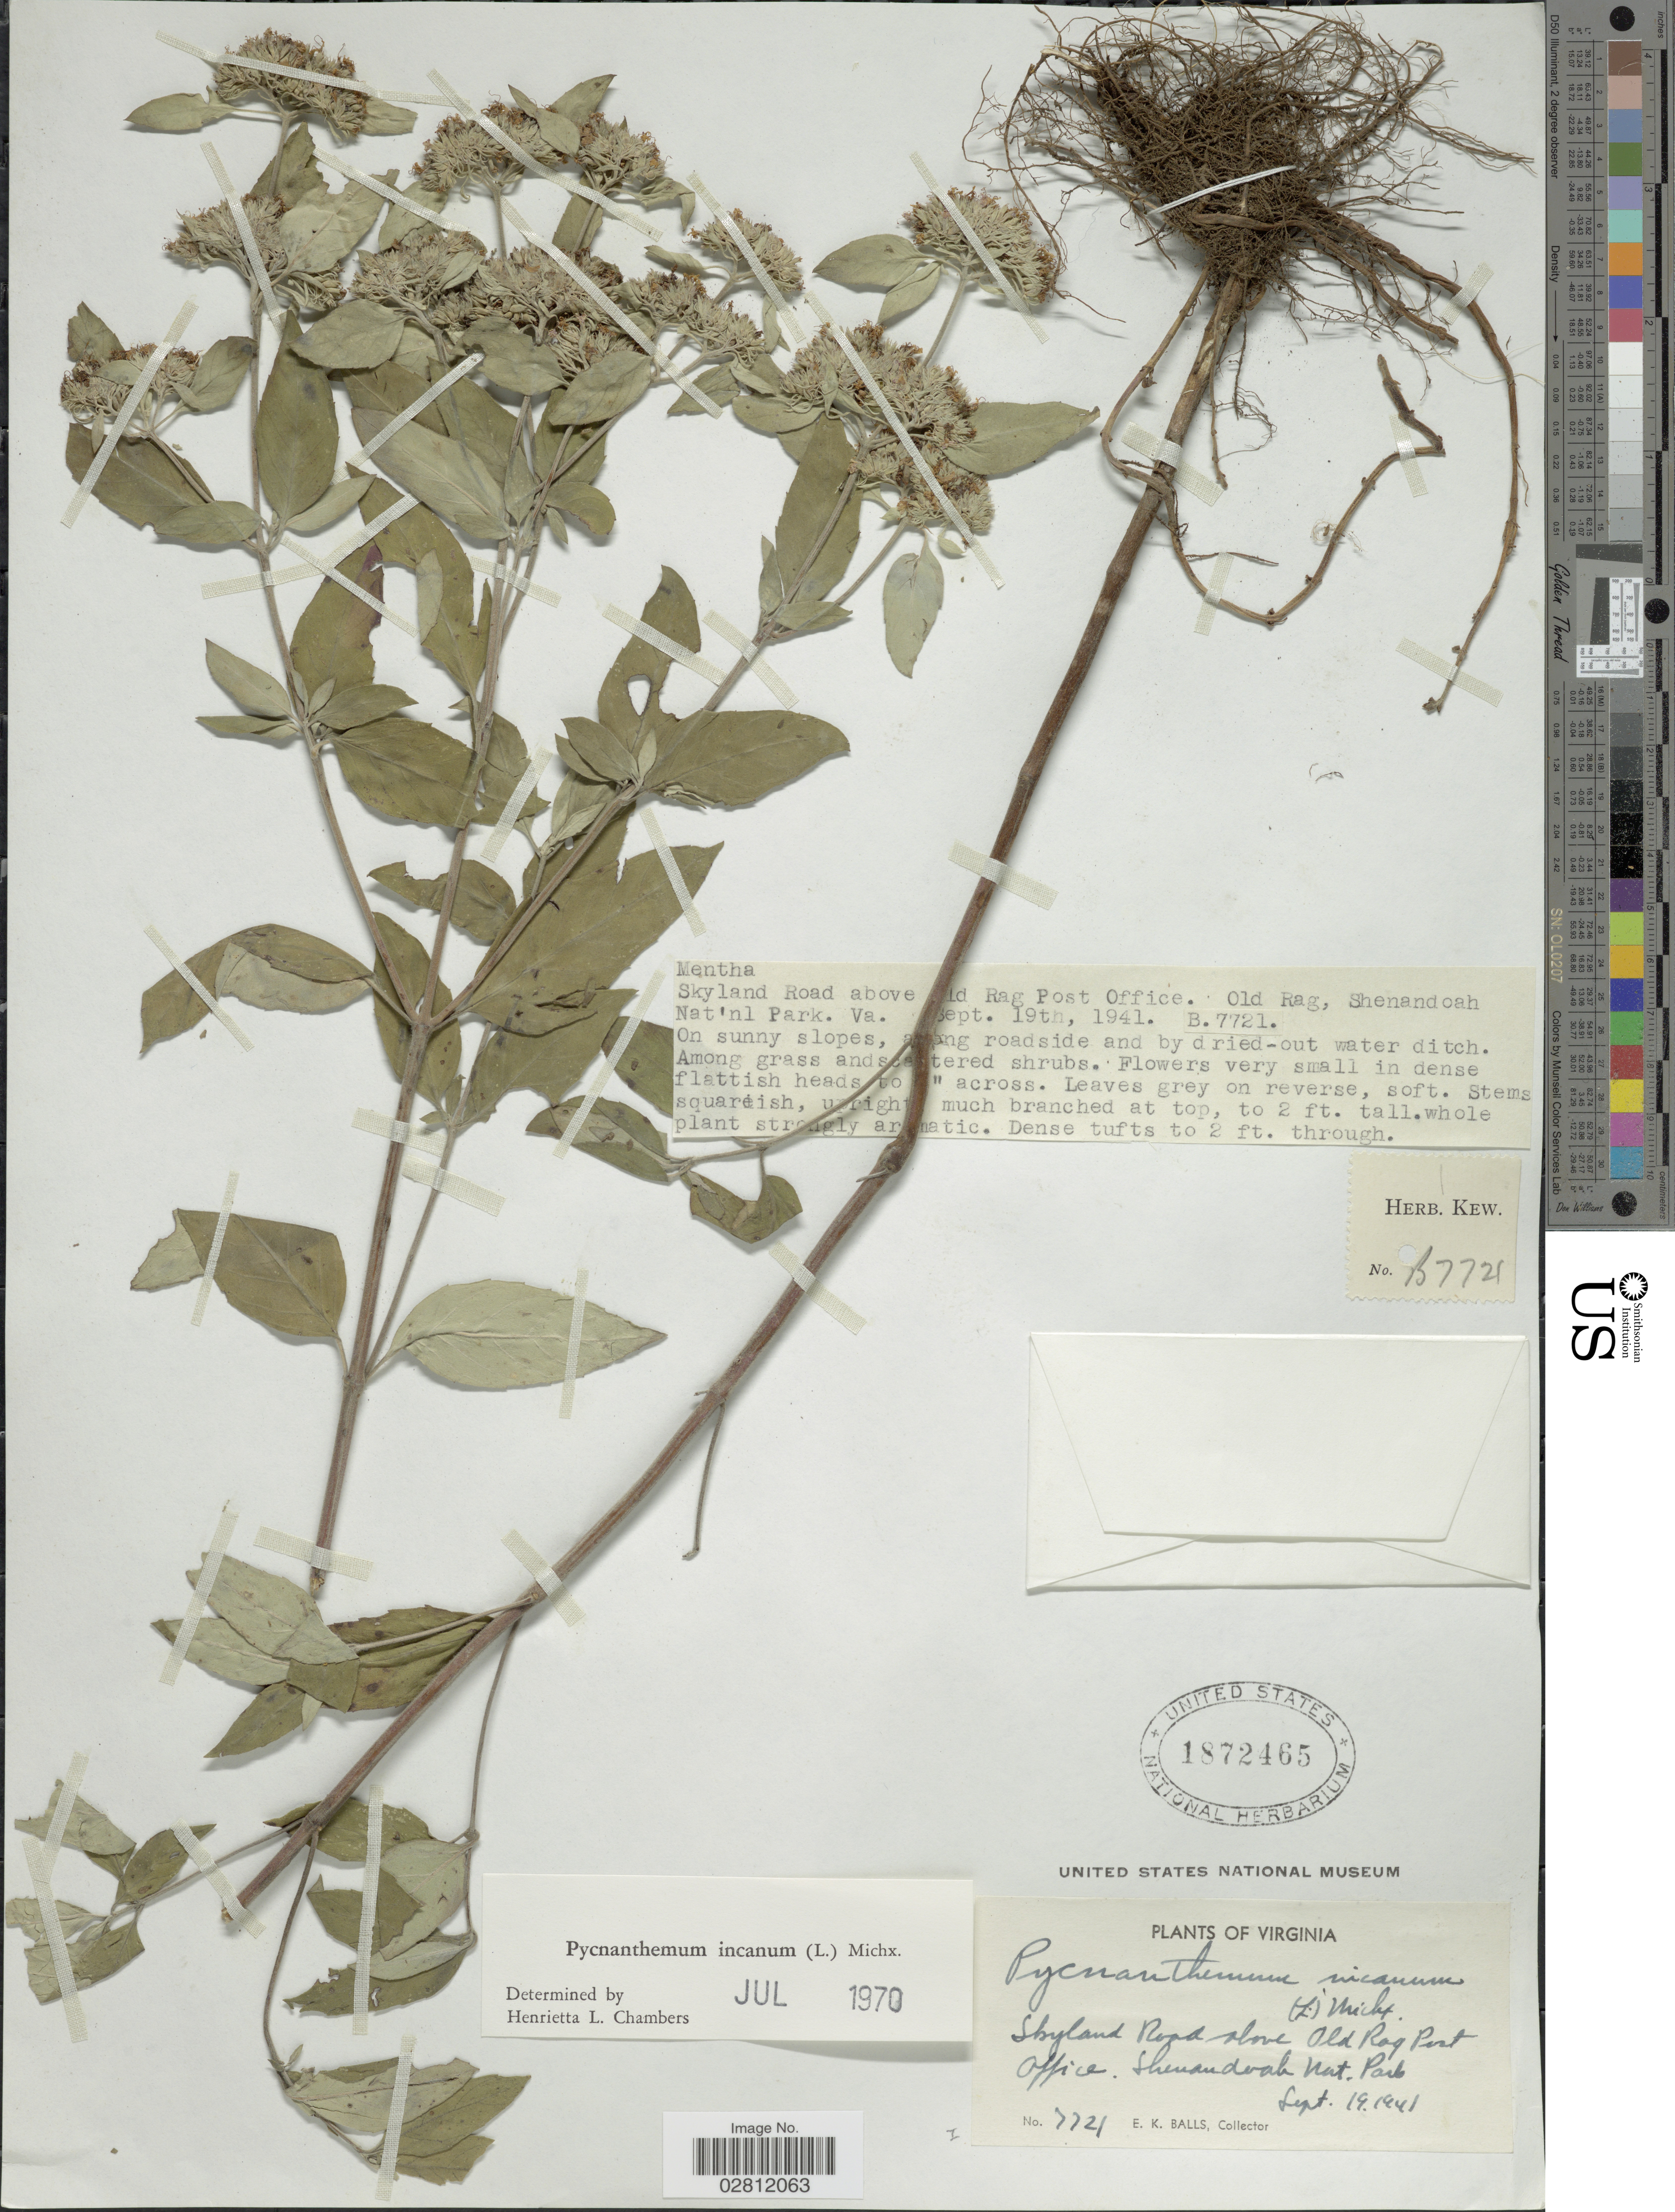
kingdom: Plantae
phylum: Tracheophyta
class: Magnoliopsida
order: Lamiales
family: Lamiaceae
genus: Pycnanthemum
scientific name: Pycnanthemum incanum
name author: (L.) Michx.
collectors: E. K. Balls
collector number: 7721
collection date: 1941-09-19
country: United States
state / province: Virginia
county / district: Madison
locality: Skyland Road above Old Rag Post Office, Shenandoah Nat. Park.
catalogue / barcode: US 1872465